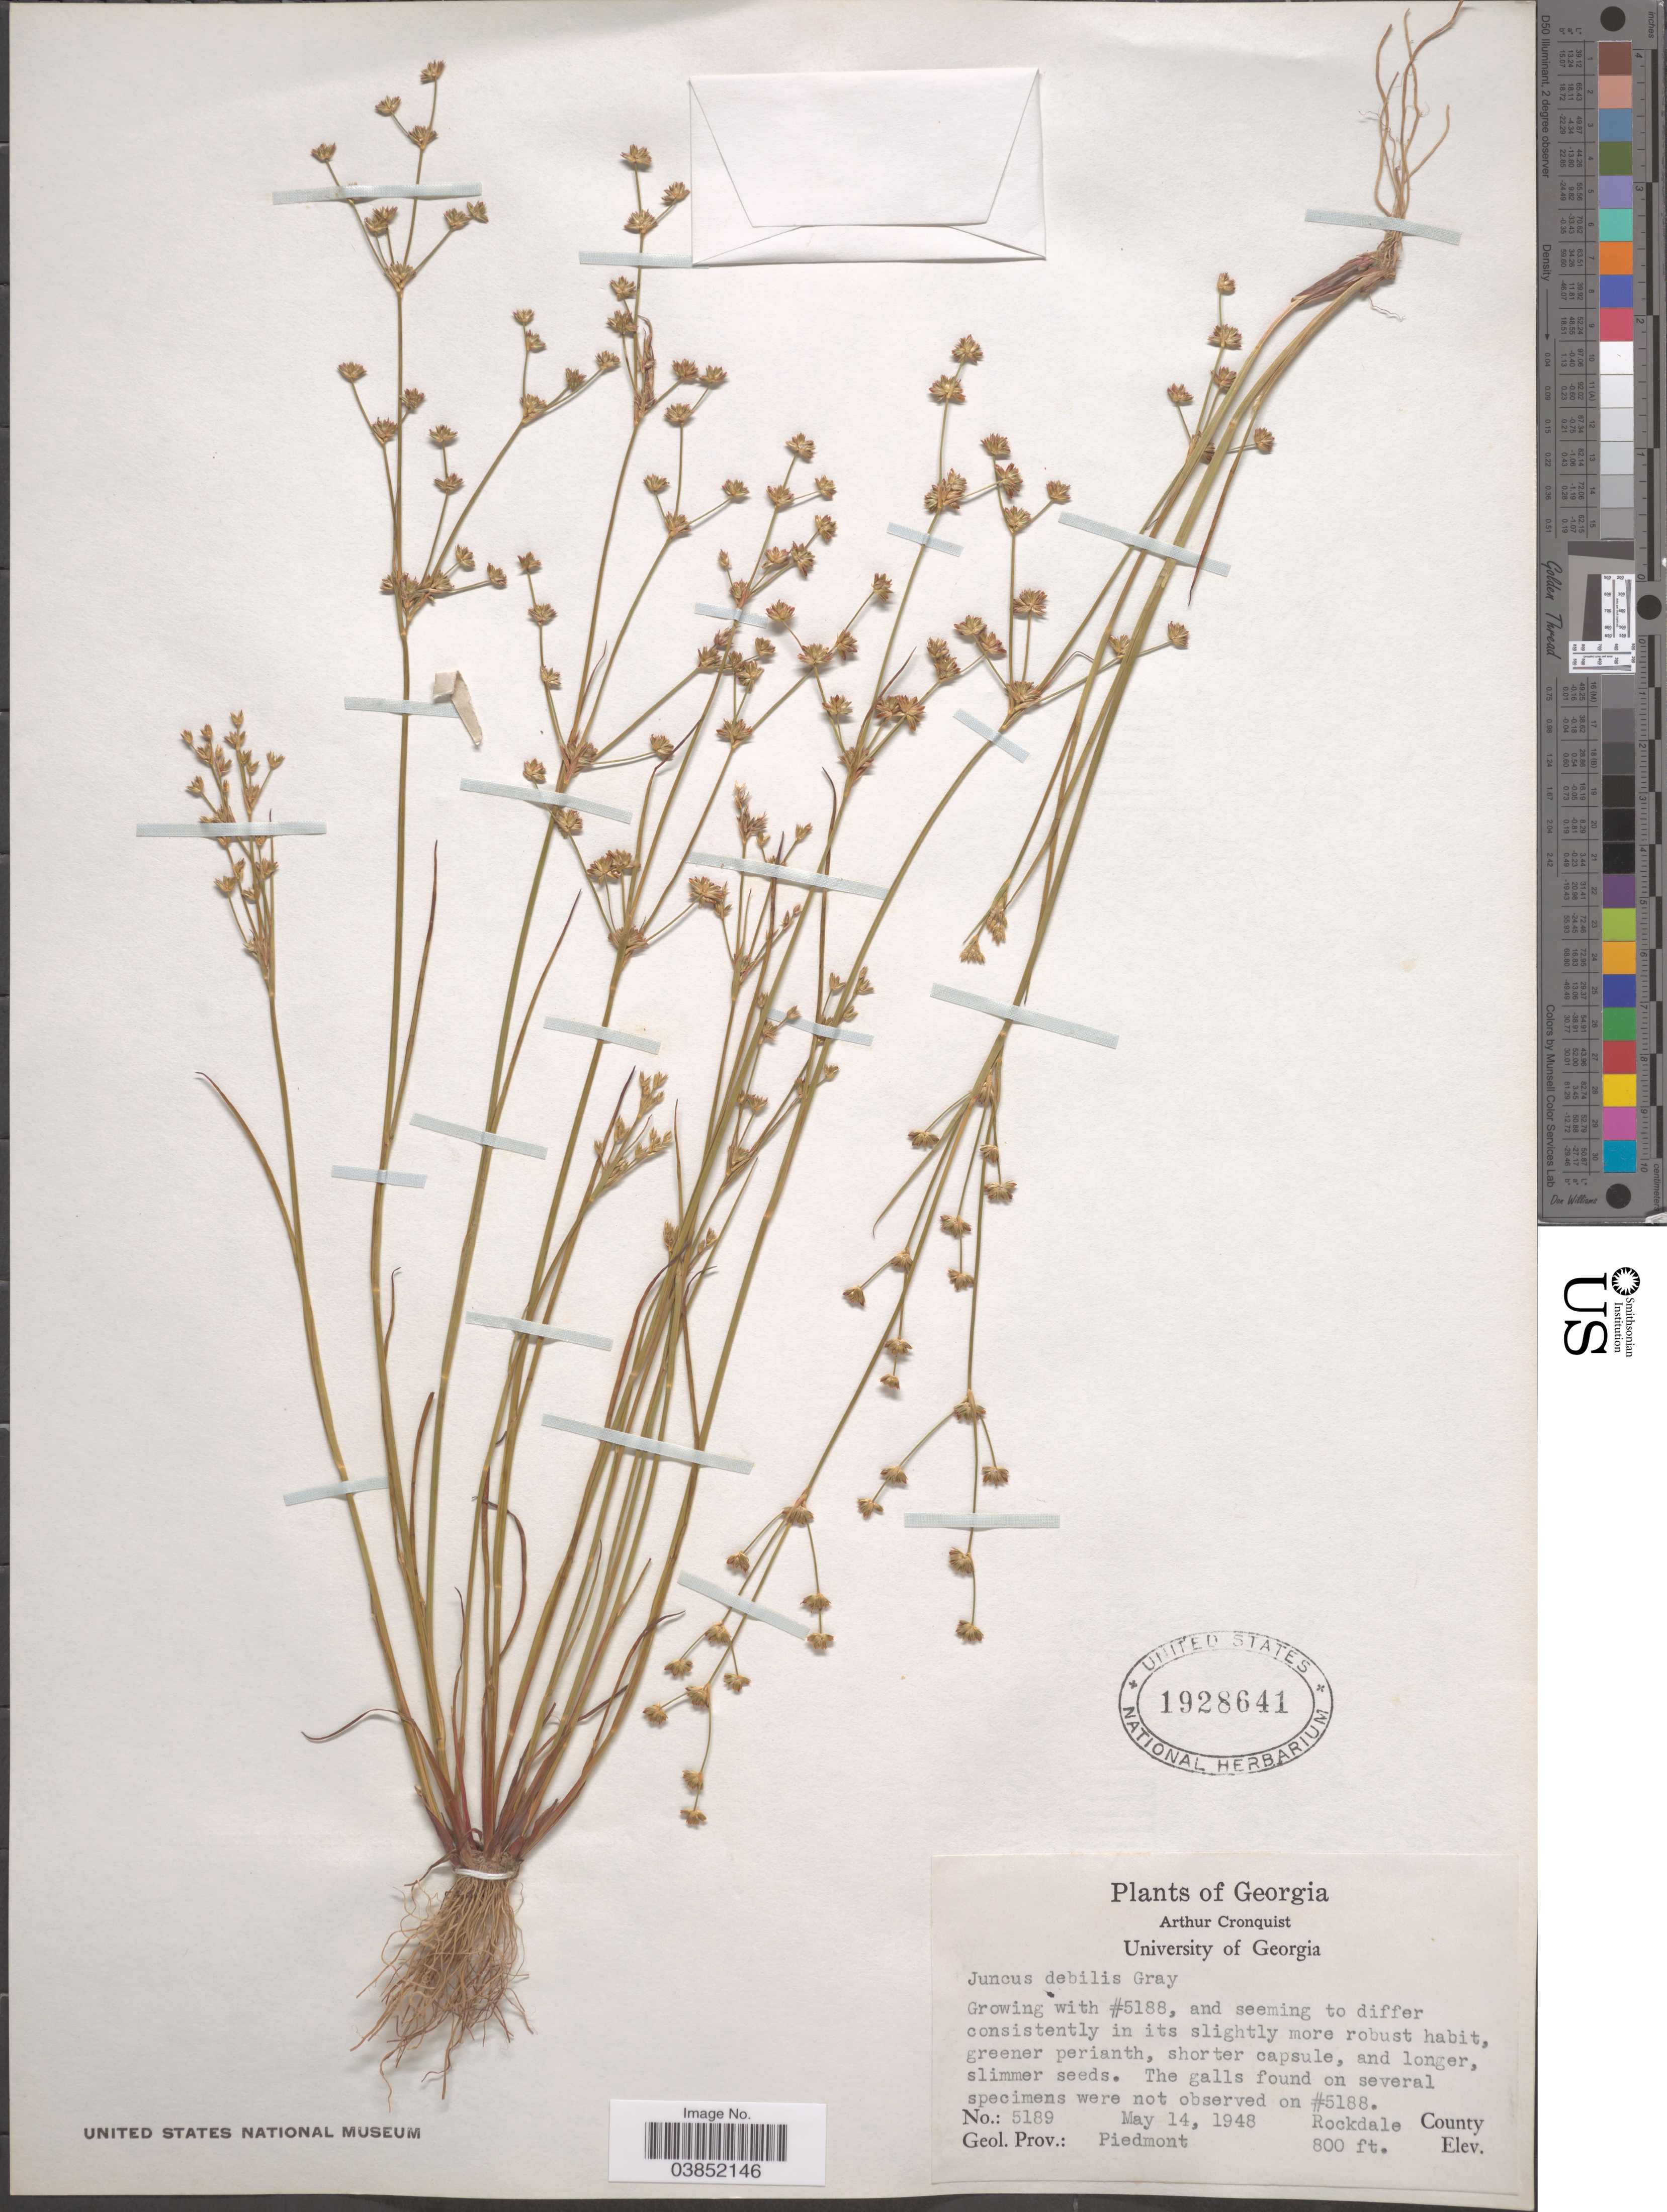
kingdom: Plantae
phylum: Tracheophyta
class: Liliopsida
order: Poales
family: Juncaceae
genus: Juncus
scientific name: Juncus debilis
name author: A. Gray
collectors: A. J. Cronquist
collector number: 5189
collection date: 1948-05-14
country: United States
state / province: Georgia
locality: Rockdale County. Geol. Prov.: Piedmont.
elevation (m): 244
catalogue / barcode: US 1928641